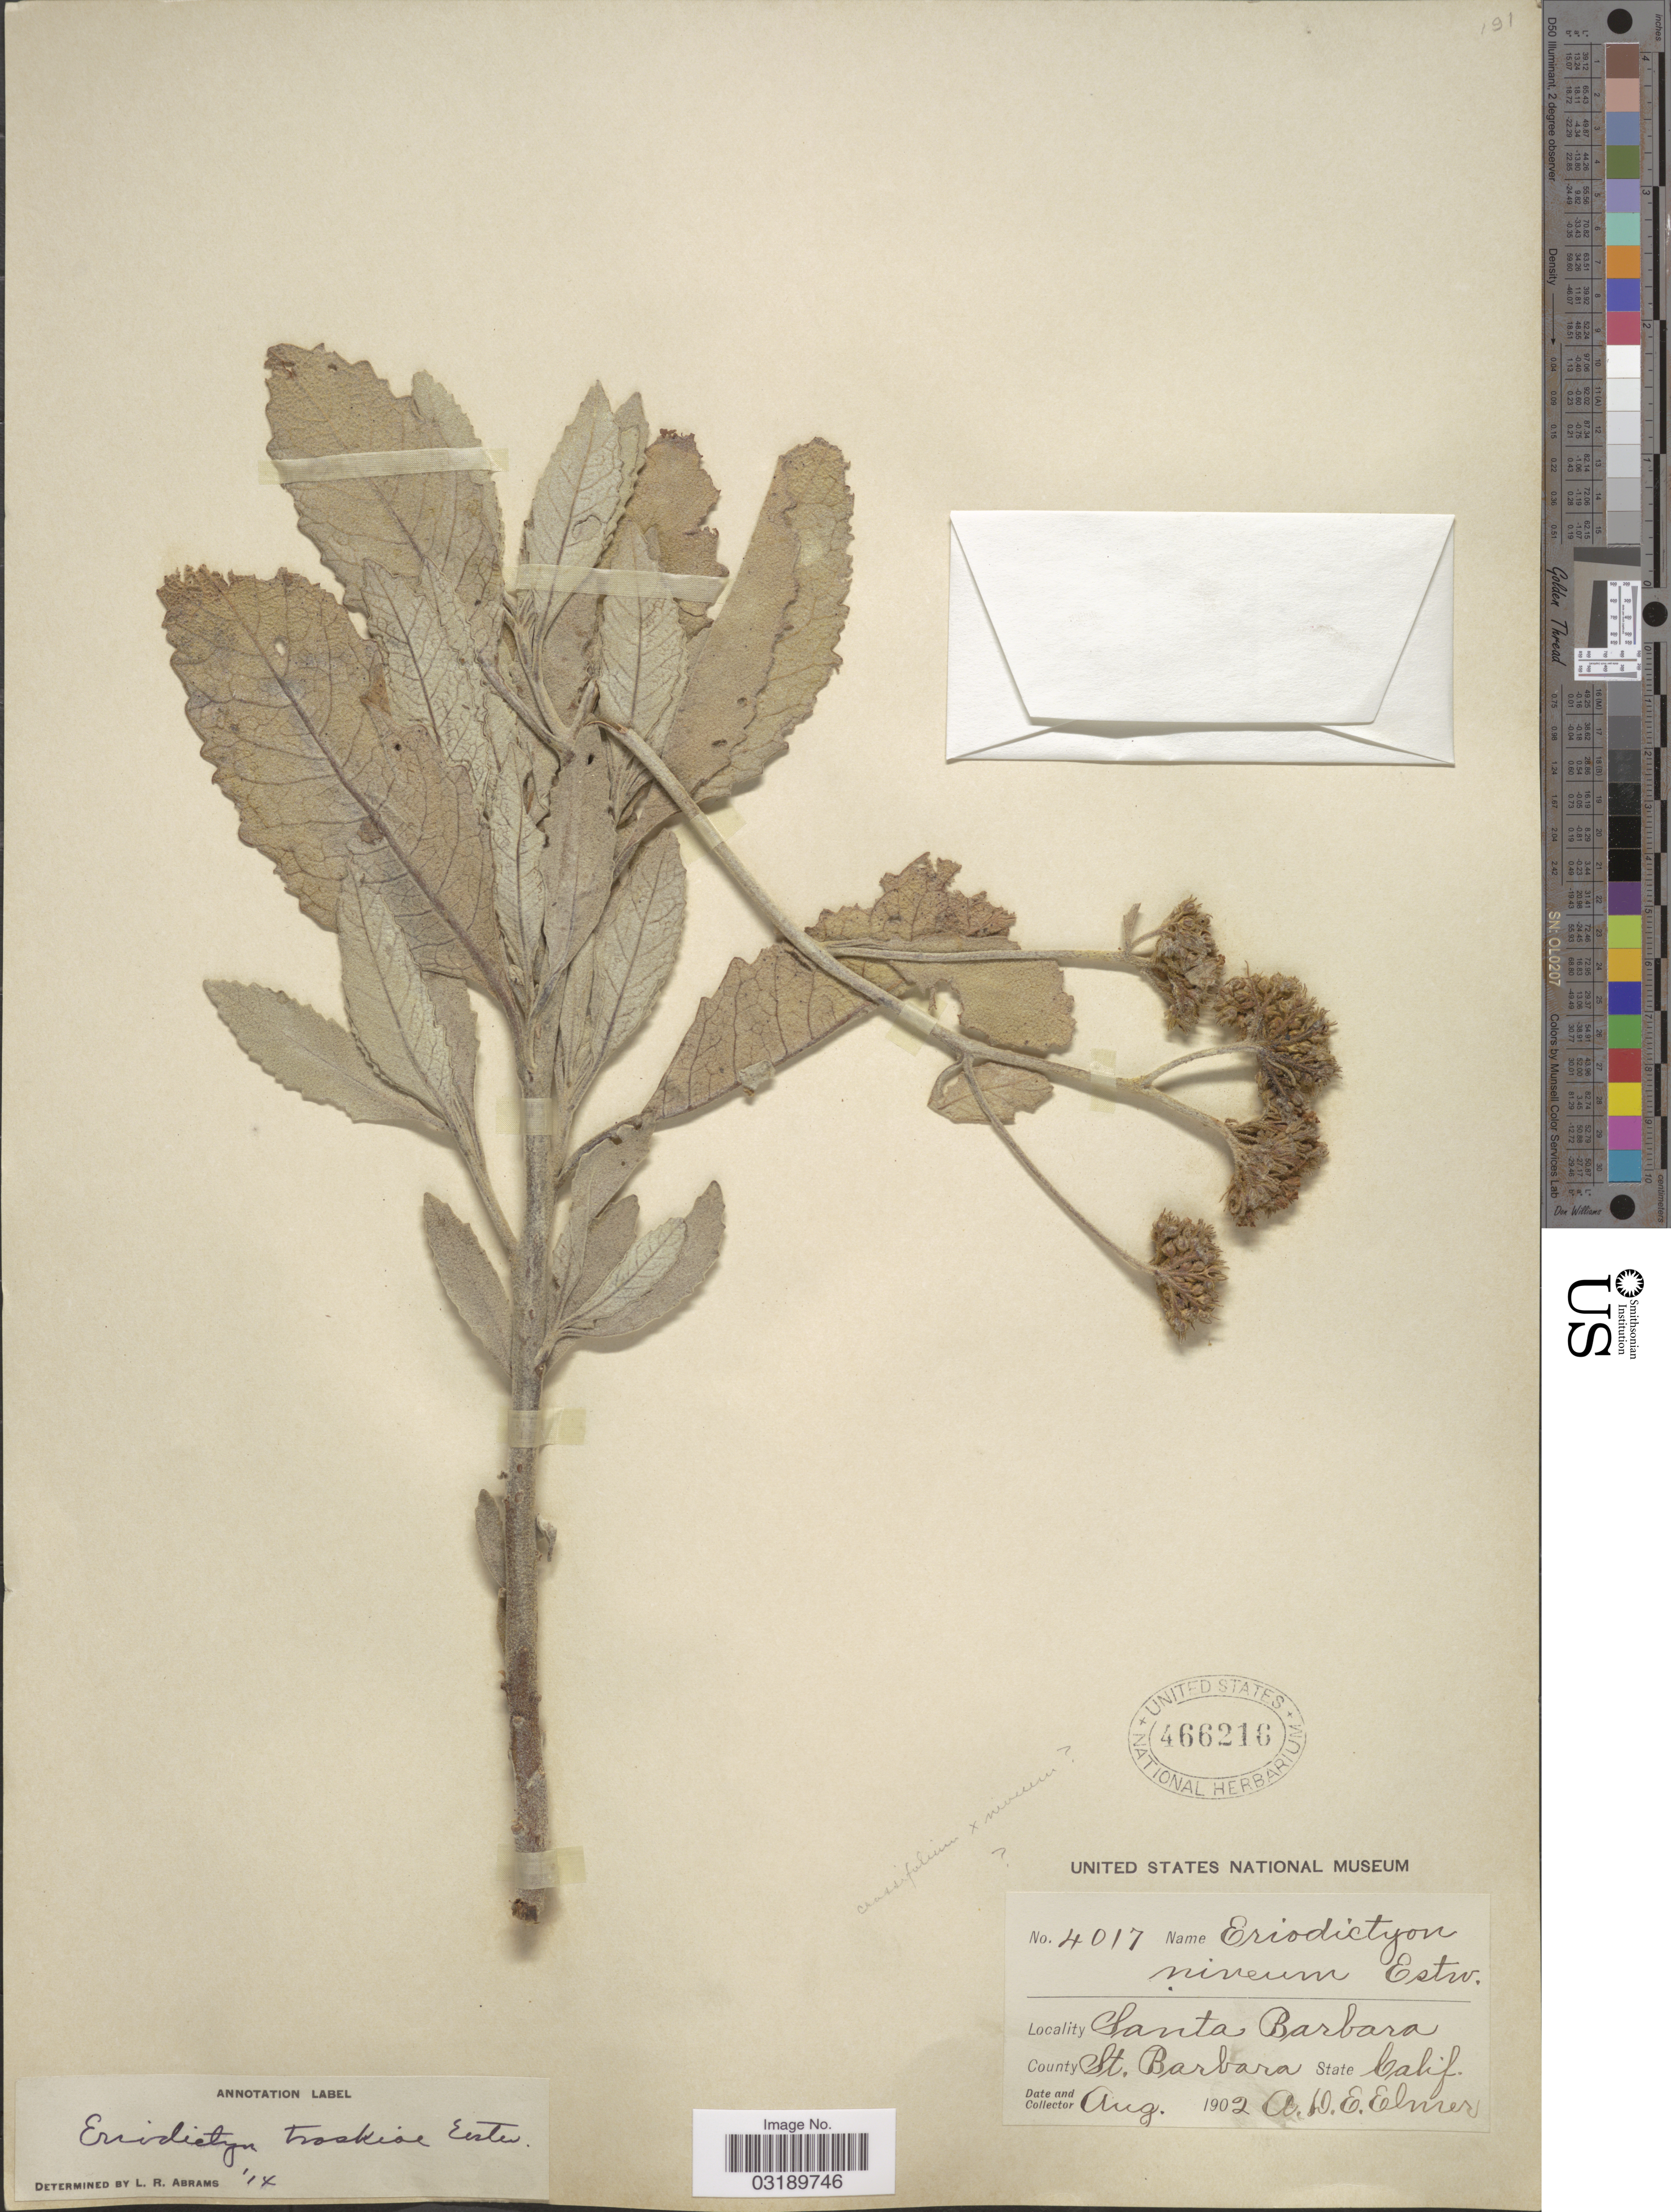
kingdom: Plantae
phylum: Tracheophyta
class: Magnoliopsida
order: Boraginales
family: Namaceae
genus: Eriodictyon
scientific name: Eriodictyon traskiae var. smithii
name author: (Munz) Hannan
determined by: Rogers, Z. S.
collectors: A. D. E. Elmer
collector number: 4017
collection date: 1902-08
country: United States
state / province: California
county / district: Santa Barbara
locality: Santa Barbara. County St. Barbara.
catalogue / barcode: US 466216